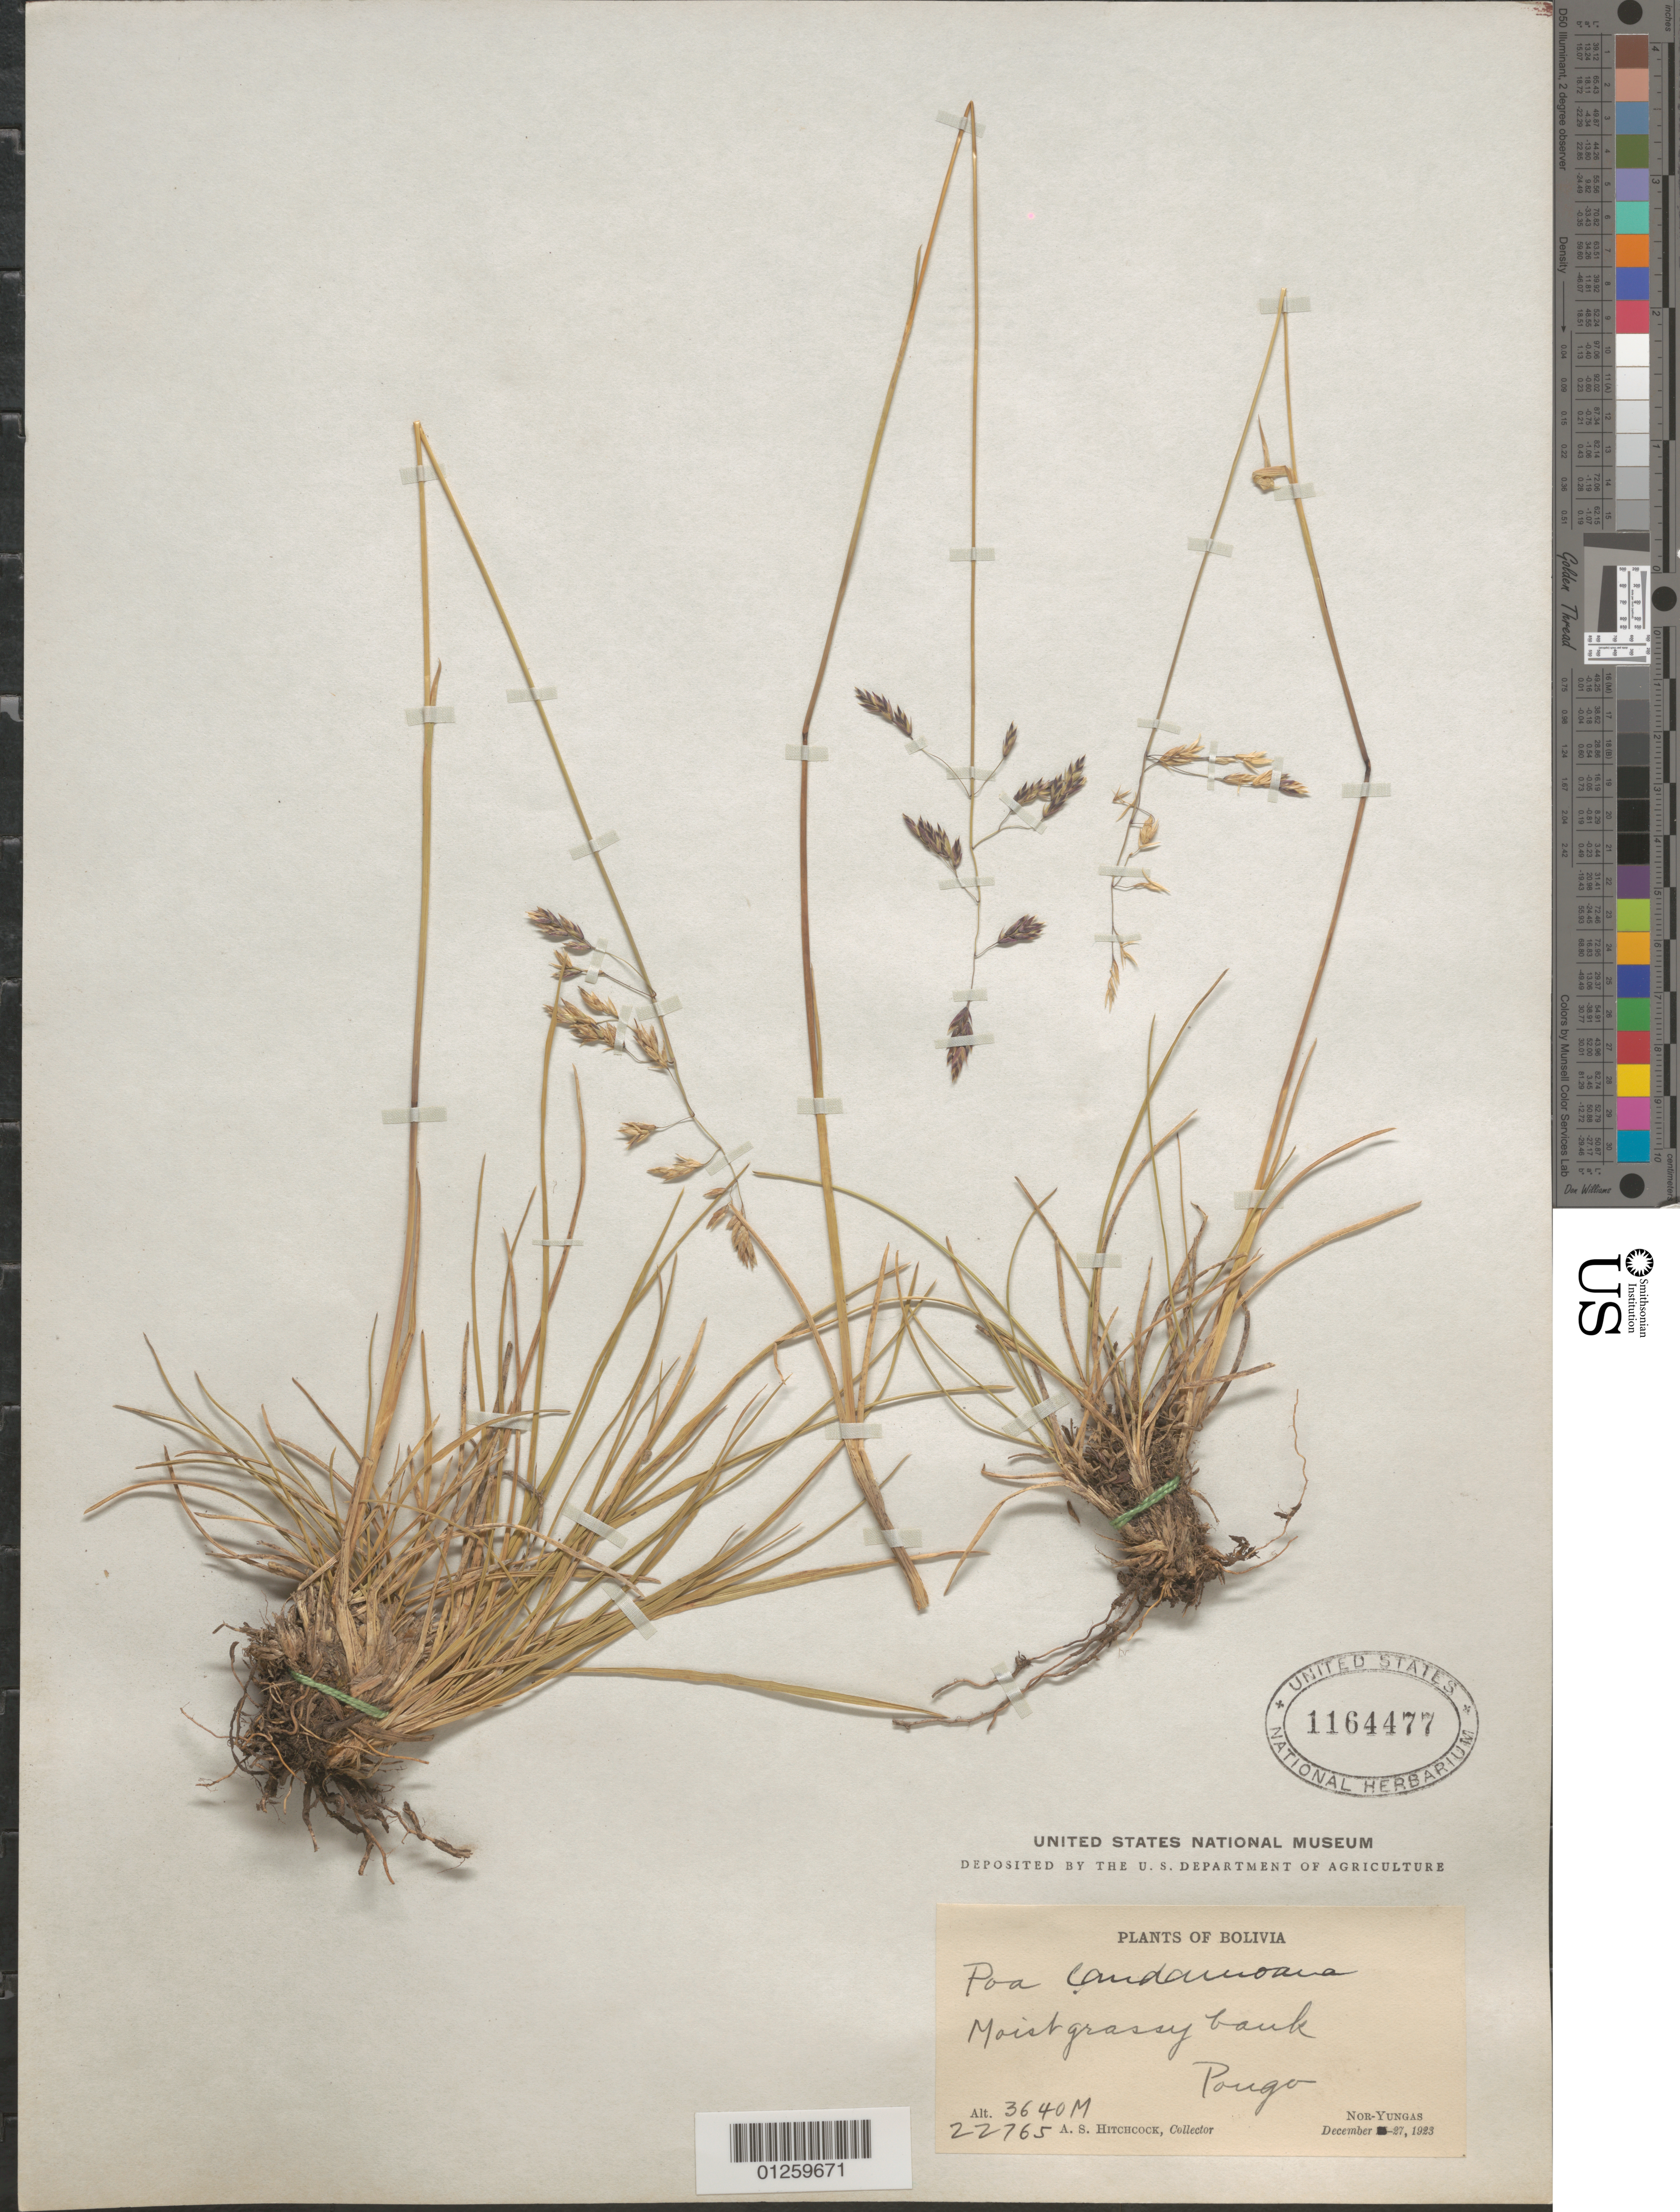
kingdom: Plantae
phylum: Tracheophyta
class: Liliopsida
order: Poales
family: Poaceae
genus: Poa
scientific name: Poa candamoana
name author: Pilg.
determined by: Soreng, Robert J., Research Associate (BOT), Smithsonian Institution - National Museum of Natural History (UNITED STATES)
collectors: A. S. Hitchcock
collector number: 22765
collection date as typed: December 27, 1923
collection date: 1923-12-27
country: Bolivia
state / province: La Páz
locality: Pongo, Nor-Yungas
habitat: moist grassy bank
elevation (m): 3640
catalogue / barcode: US 1164477